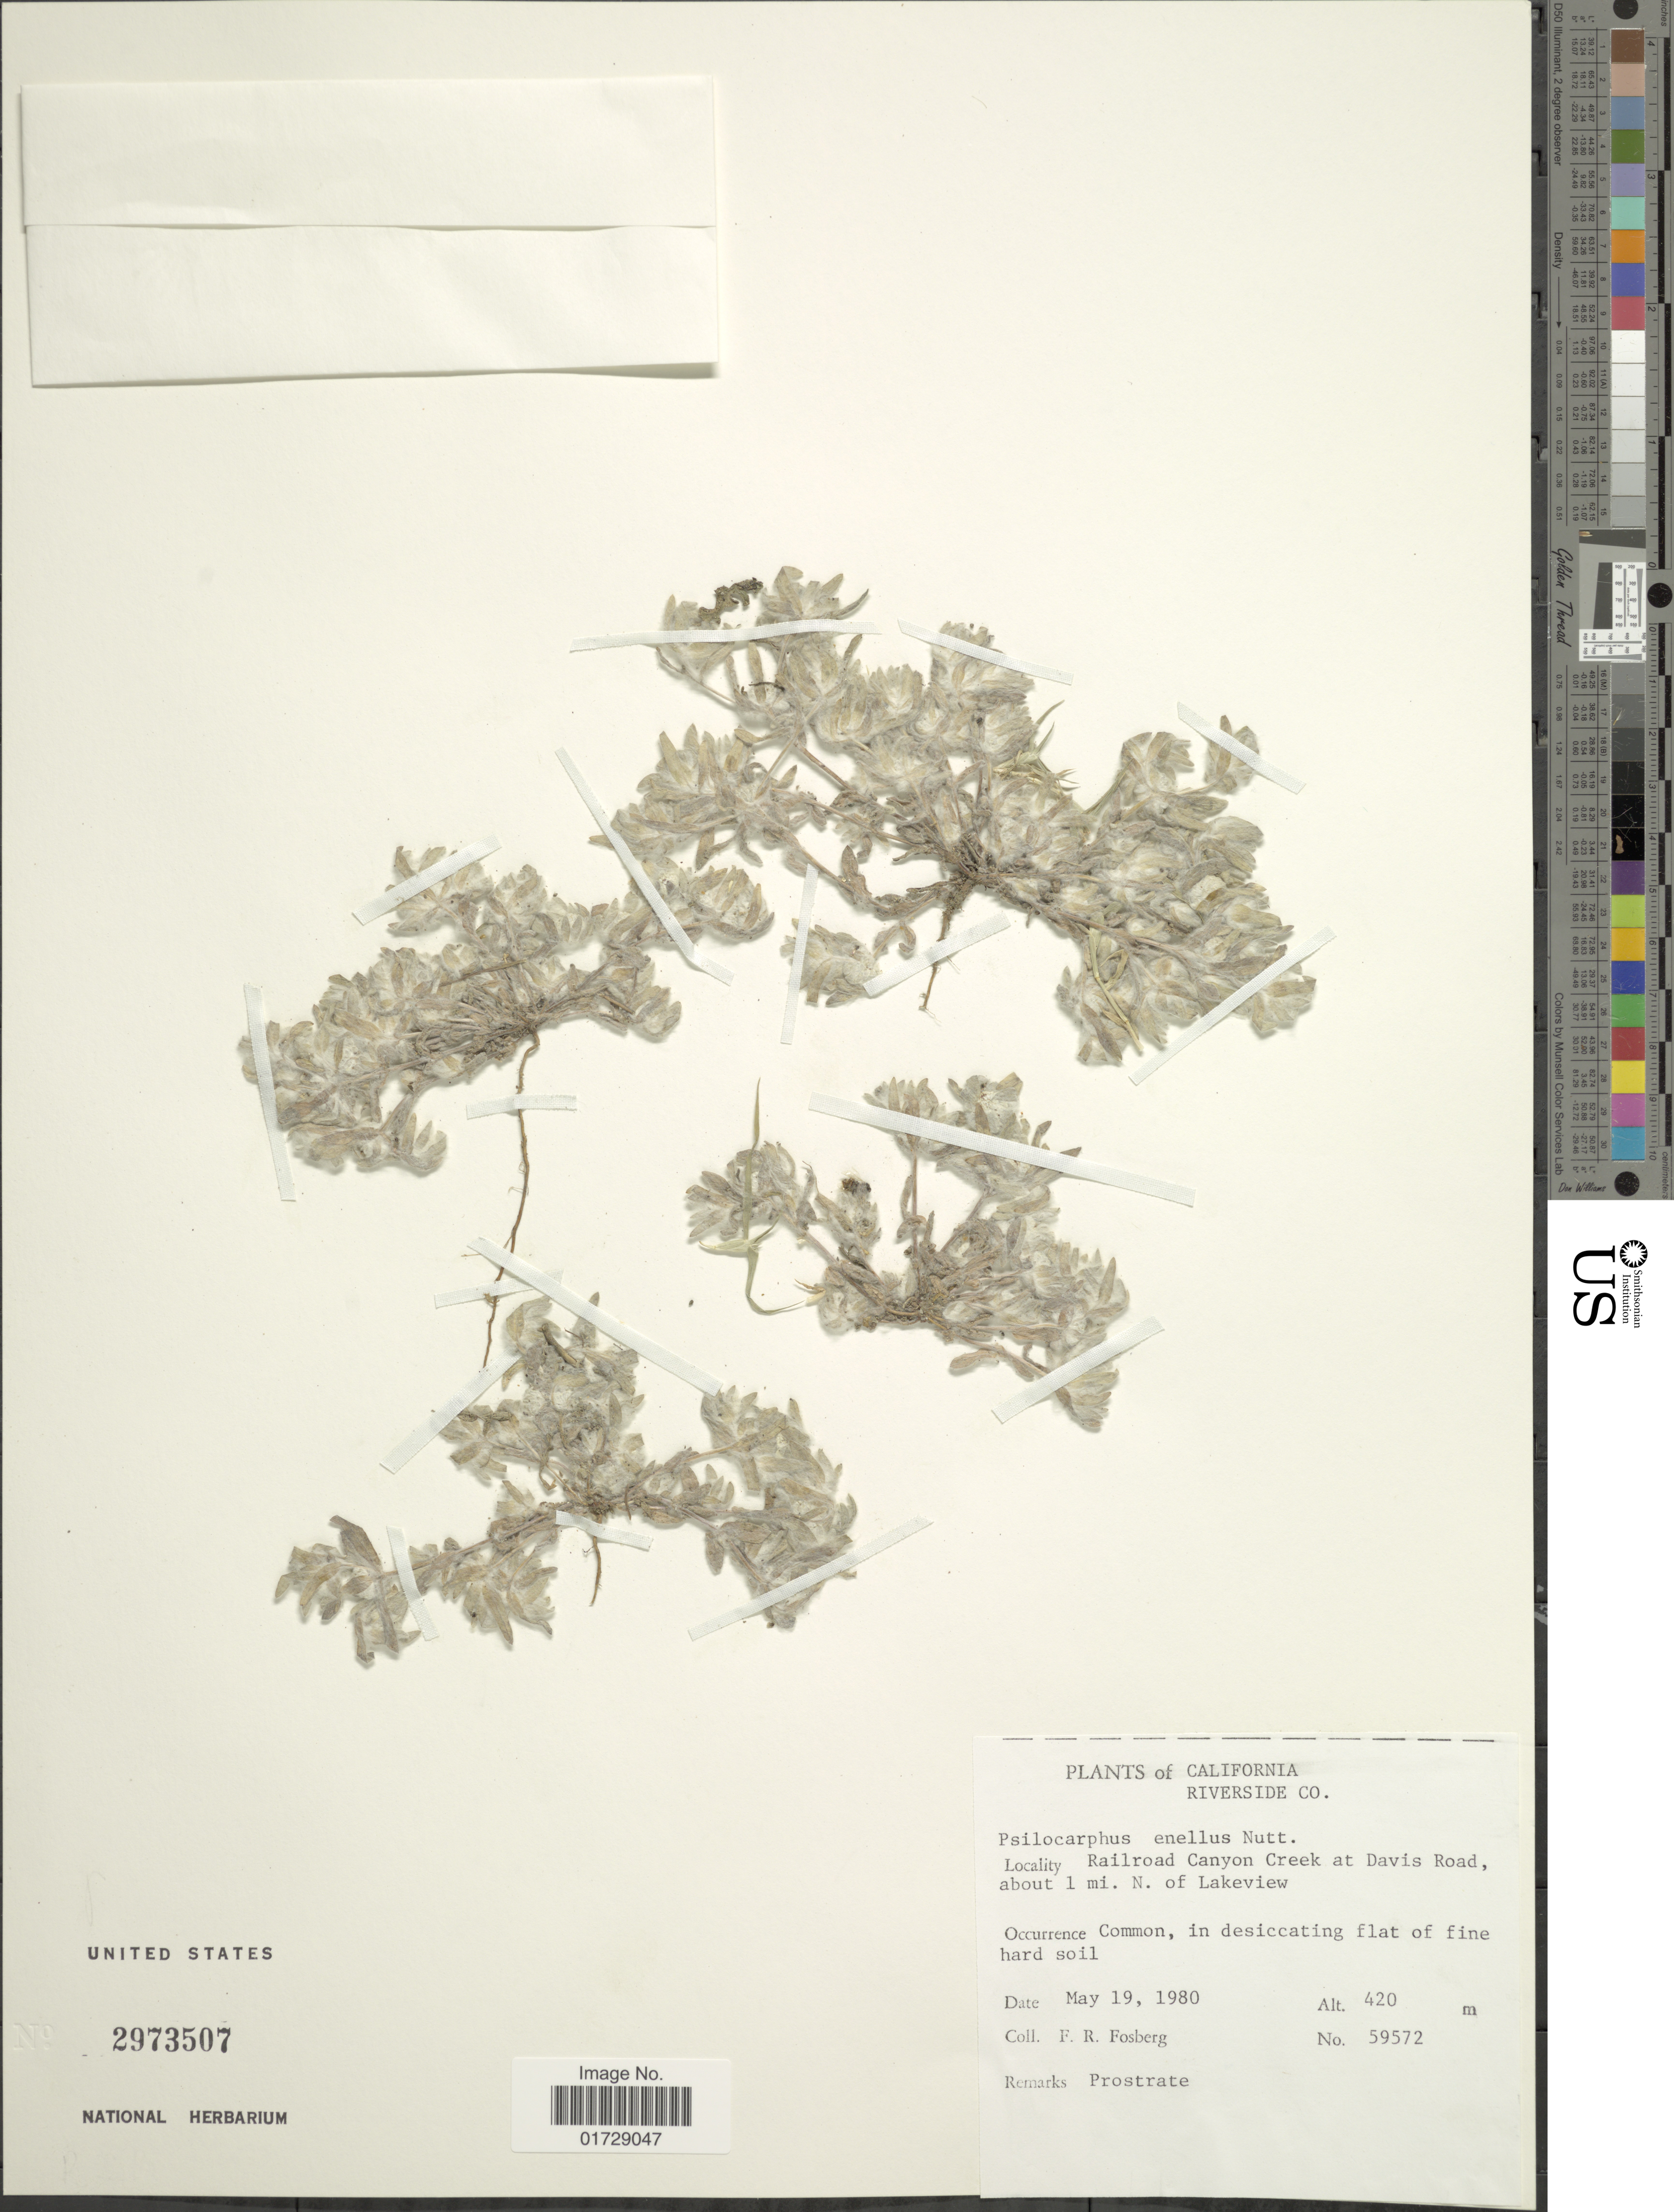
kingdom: Plantae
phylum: Tracheophyta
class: Magnoliopsida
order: Asterales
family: Asteraceae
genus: Psilocarphus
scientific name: Psilocarphus tenellus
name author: Nutt.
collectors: F. R. Fosberg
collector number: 59572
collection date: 1980-05-19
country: United States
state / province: California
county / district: Riverside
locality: Riverside Co. Railroad Canyon Creek at Davis Road, about 1 mi. N. of Lakeview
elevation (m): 420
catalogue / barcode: US 2973507